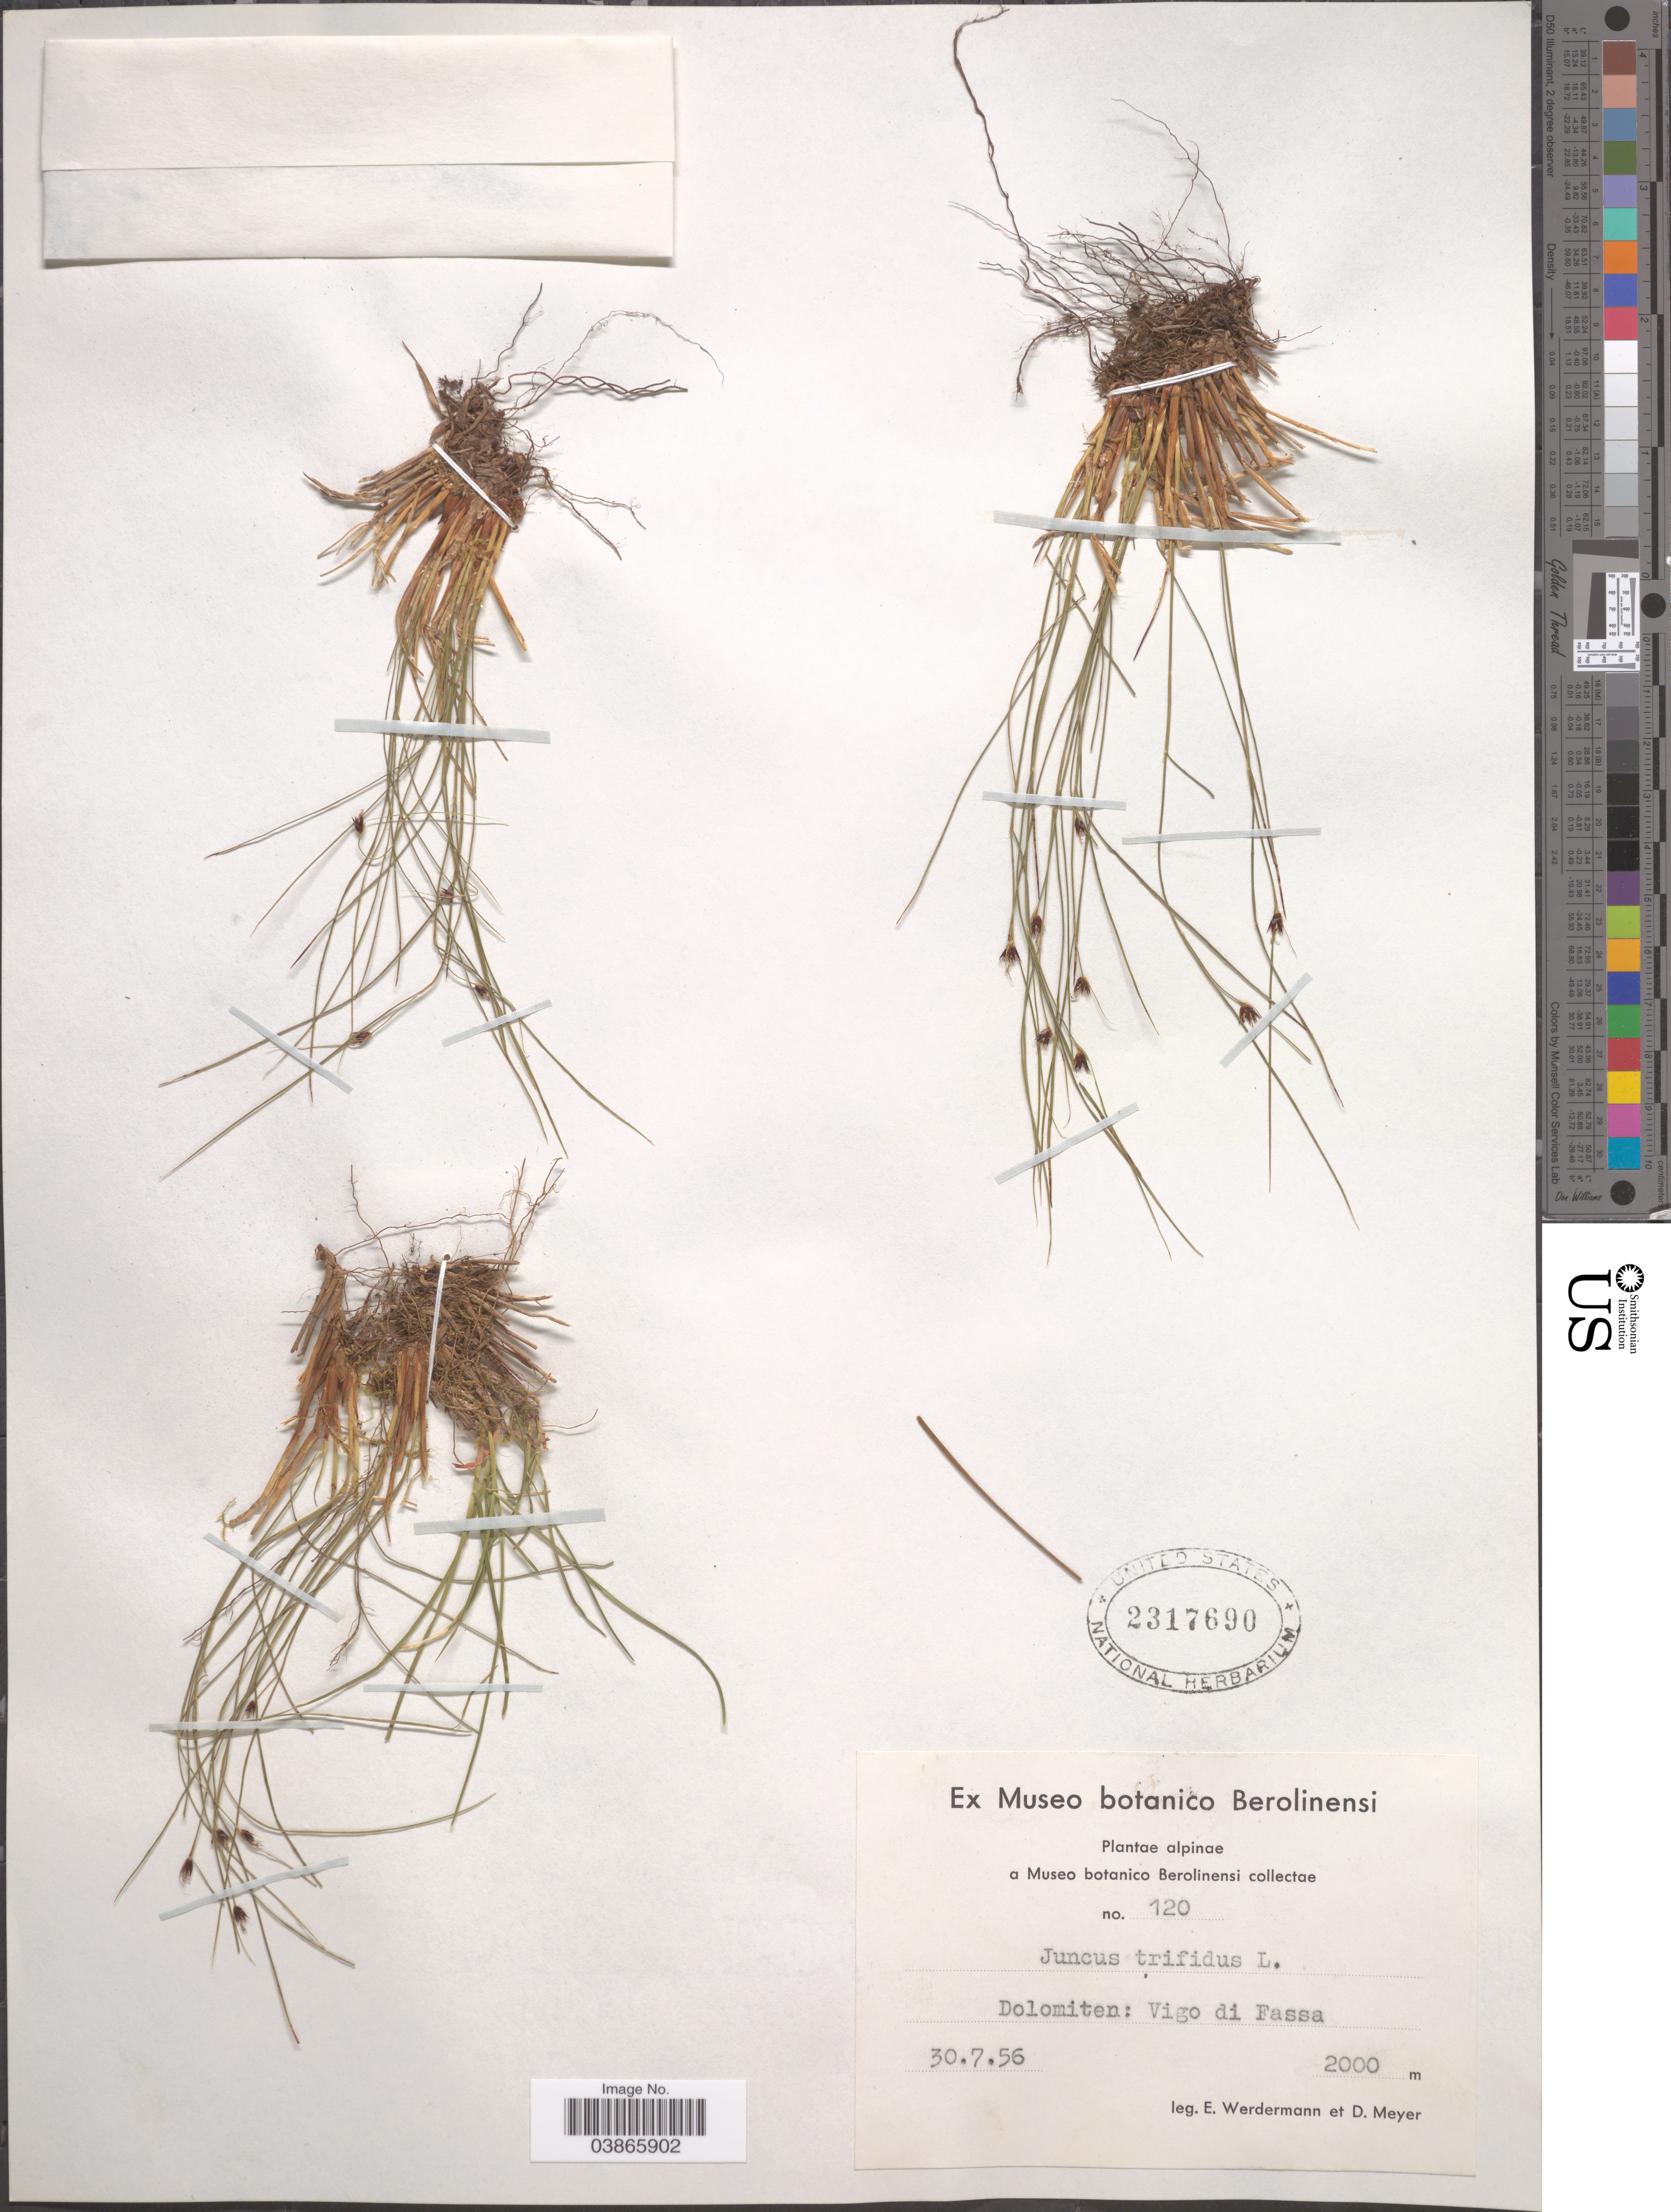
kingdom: Plantae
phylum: Tracheophyta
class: Liliopsida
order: Poales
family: Juncaceae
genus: Juncus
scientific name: Juncus trifidus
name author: L.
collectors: E. Werdermann & D. Meyer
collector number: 120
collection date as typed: Transcribed d/m/y: 30/7/56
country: Italy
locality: Alpinae. Dolomiten: Vigo di Fassa.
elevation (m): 2000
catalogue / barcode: US 2317690